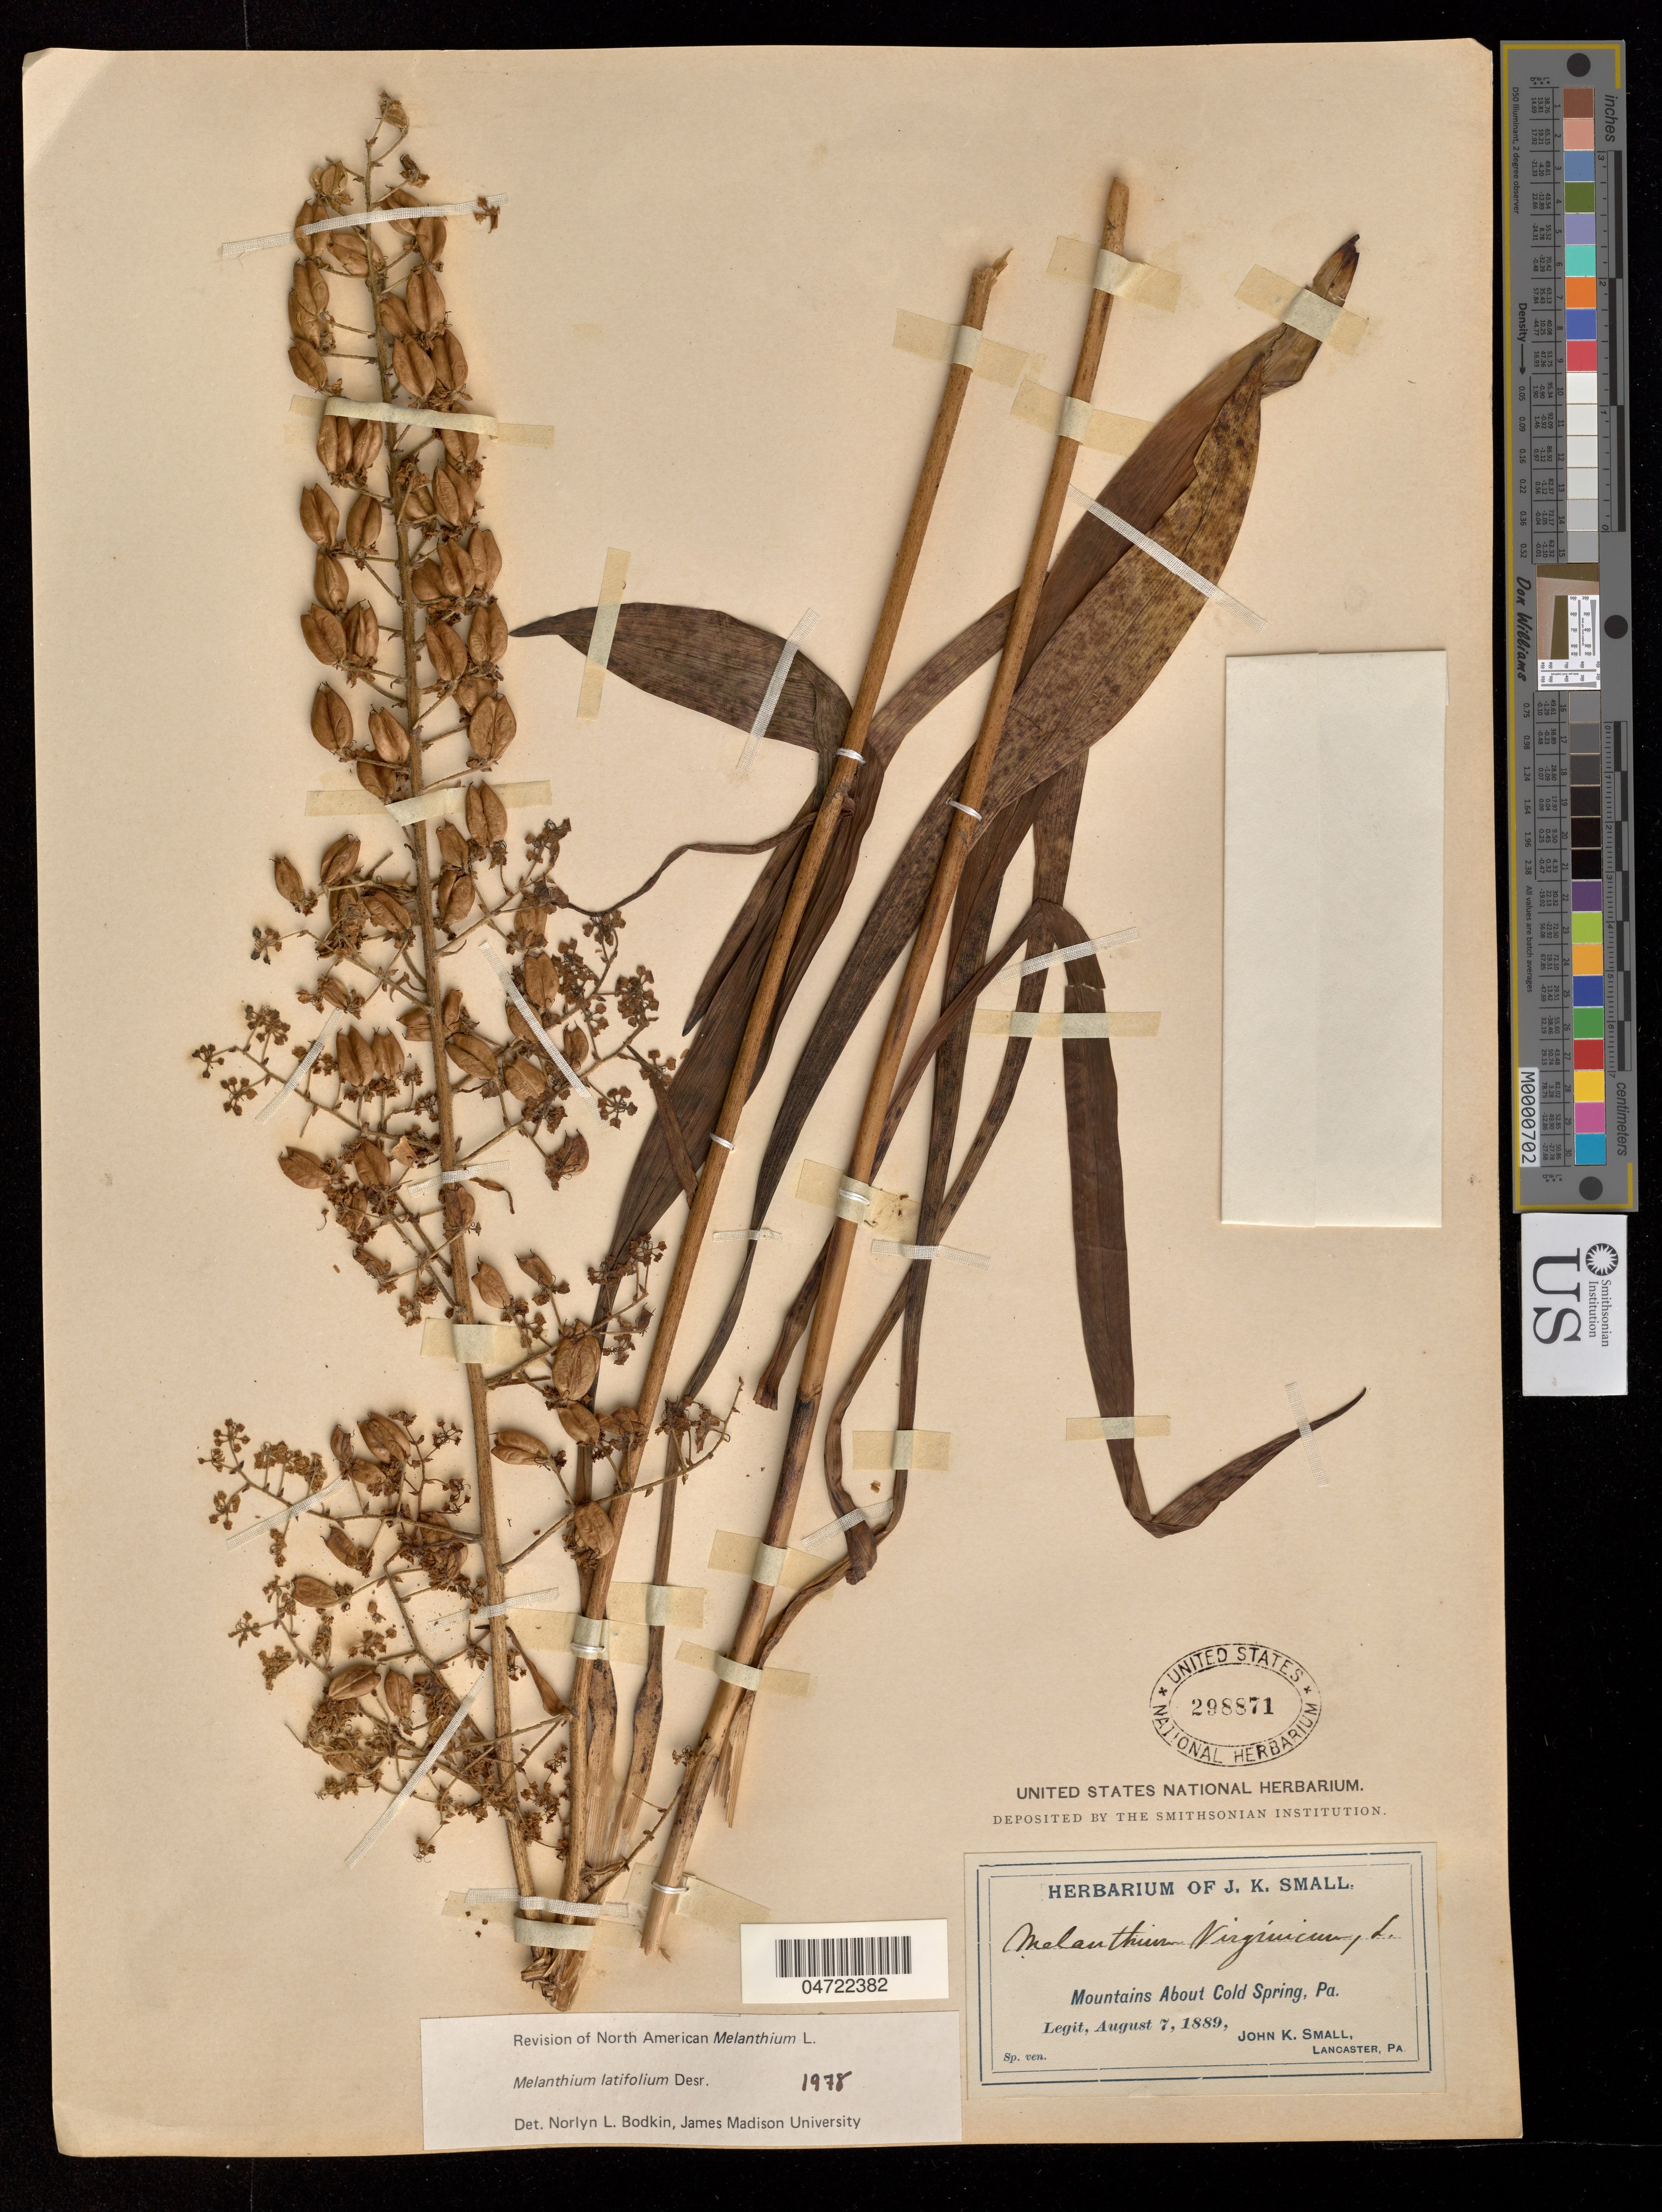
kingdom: Plantae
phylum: Tracheophyta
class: Liliopsida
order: Liliales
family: Melanthiaceae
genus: Melanthium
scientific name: Melanthium latifolium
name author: Desr.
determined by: Bodkin, N. L.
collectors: J. K. Small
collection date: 1889-08-07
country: United States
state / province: Pennsylvania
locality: Mountains about Cold Spring.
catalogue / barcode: US 298871